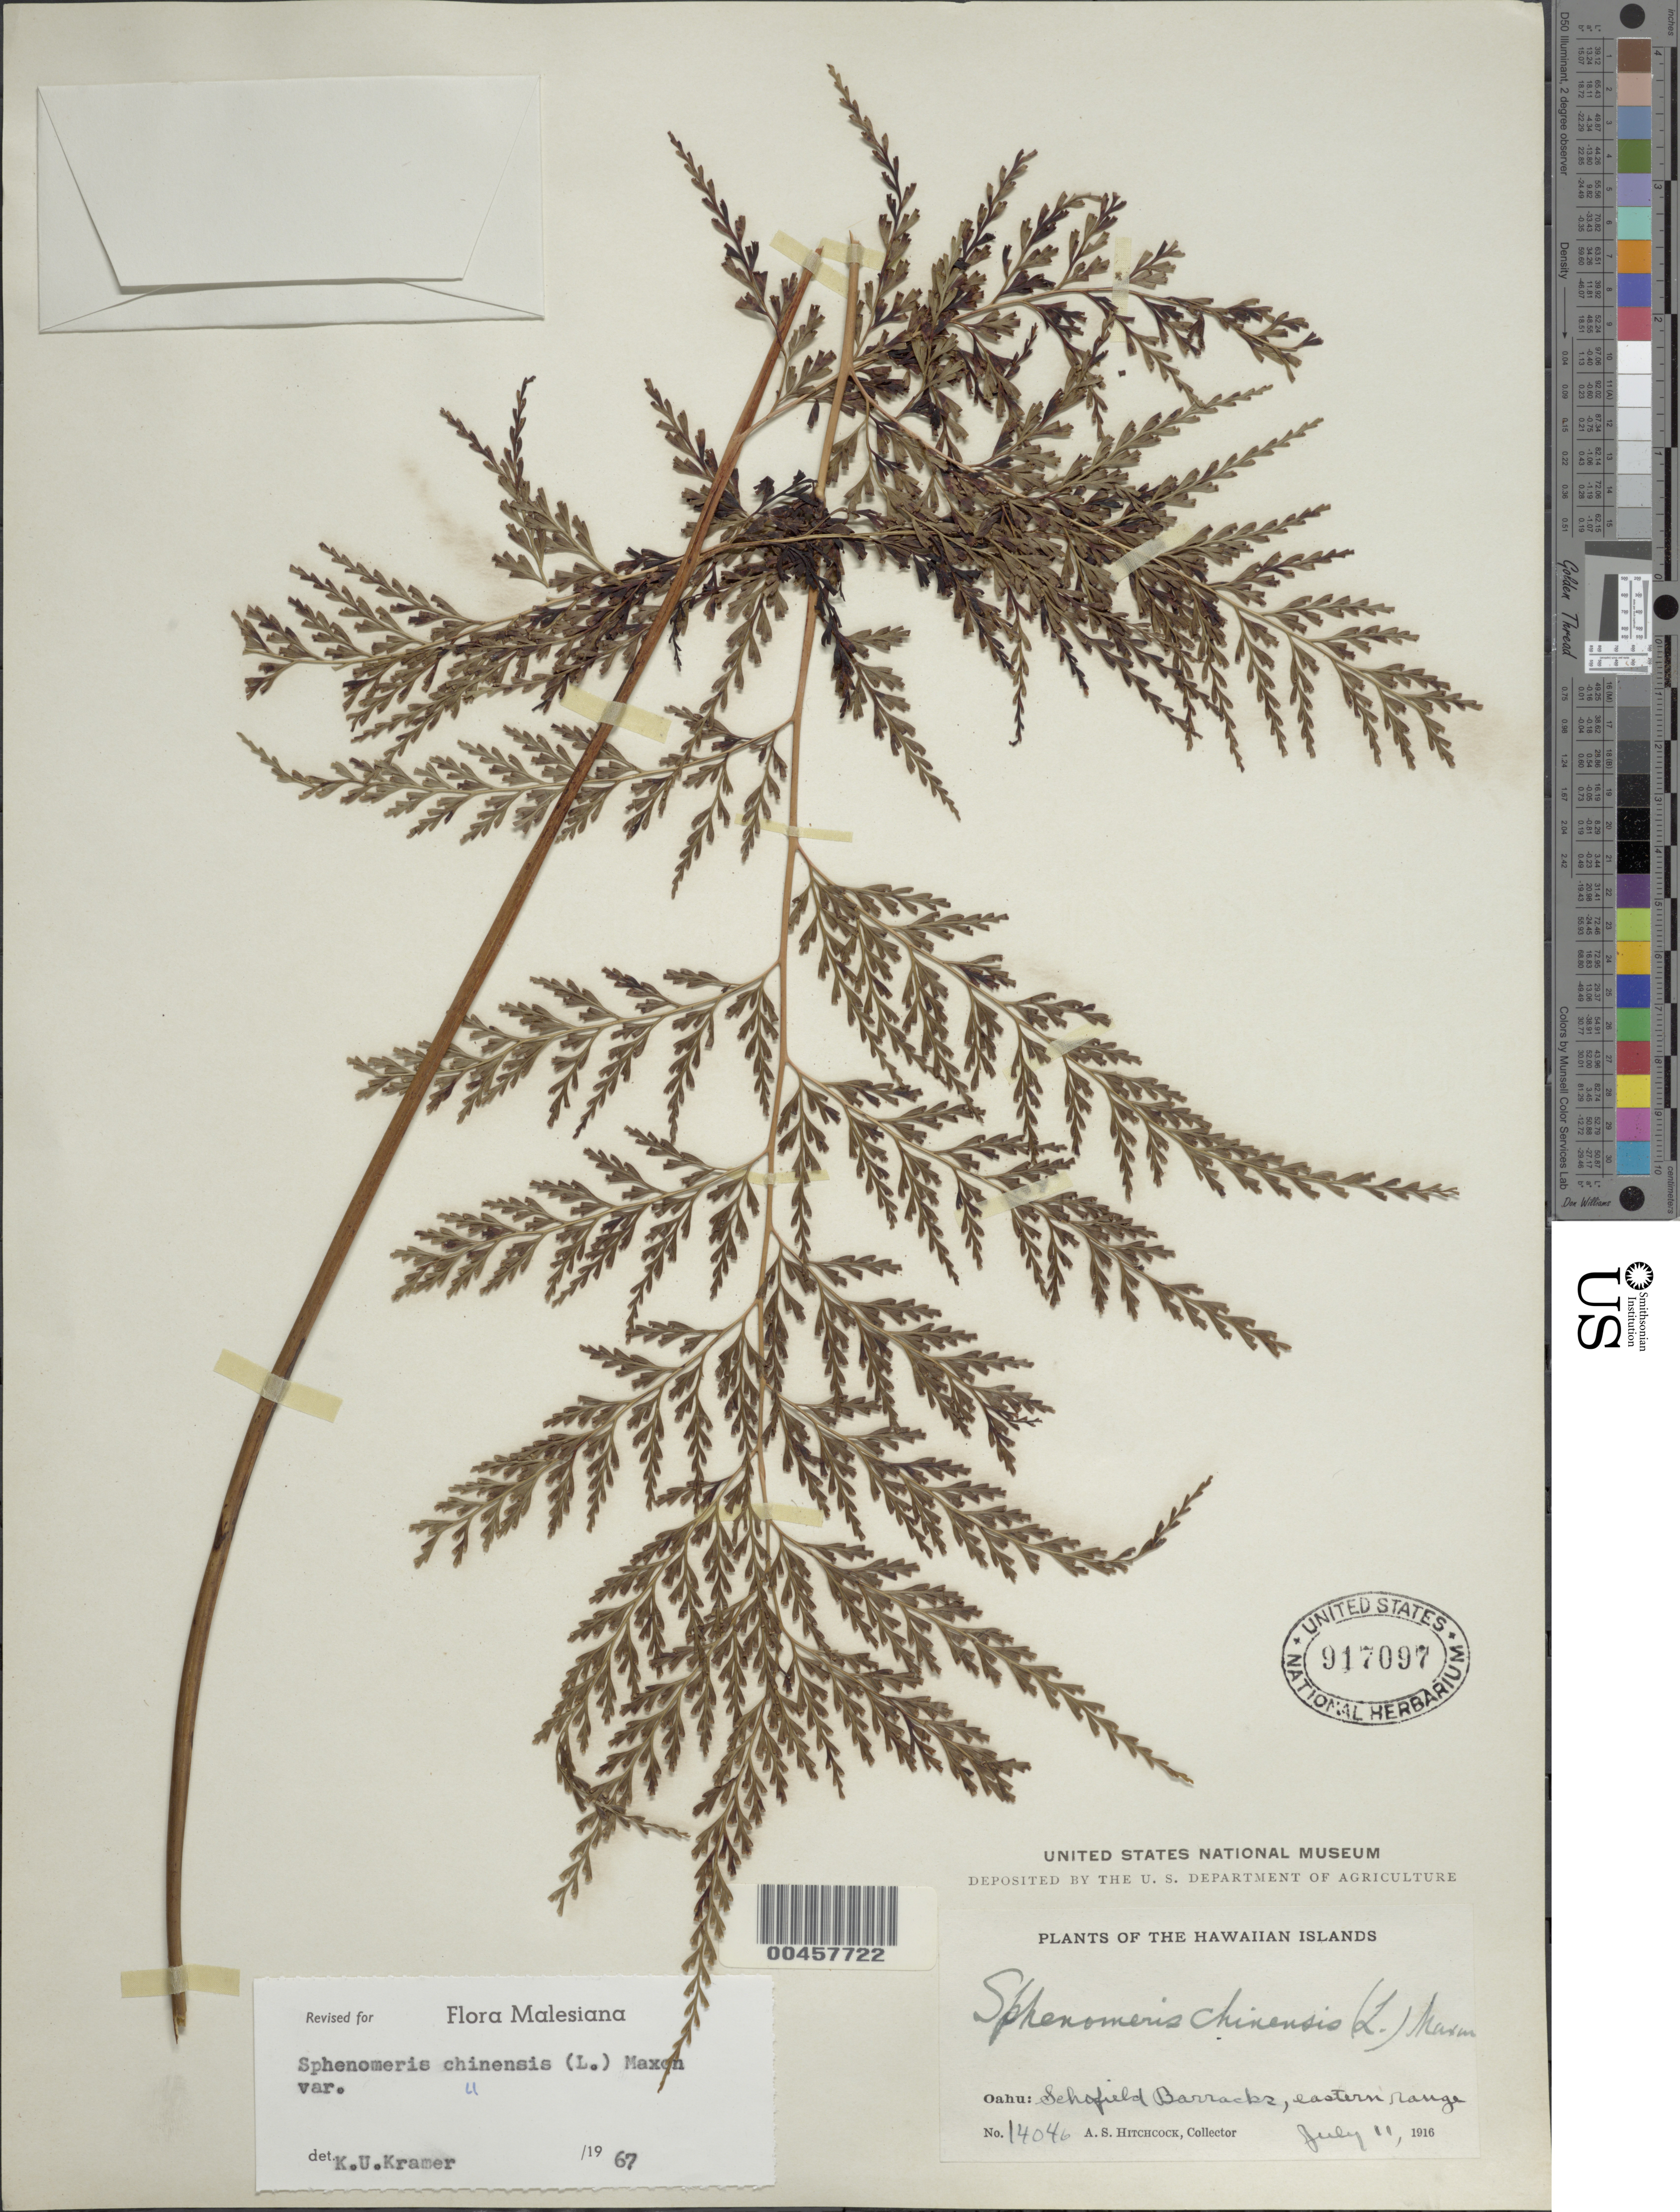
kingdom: Plantae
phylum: Tracheophyta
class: Polypodiopsida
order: Polypodiales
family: Lindsaeaceae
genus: Sphenomeris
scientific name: Sphenomeris chinensis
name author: (L.) Maxon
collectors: A. S. Hitchcock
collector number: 14046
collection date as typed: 11 Jul 1916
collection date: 1916-07-11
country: United States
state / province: Hawaii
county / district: Honolulu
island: Oahu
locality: Oahu: Schofield Barracks, eastern range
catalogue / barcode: US 917097